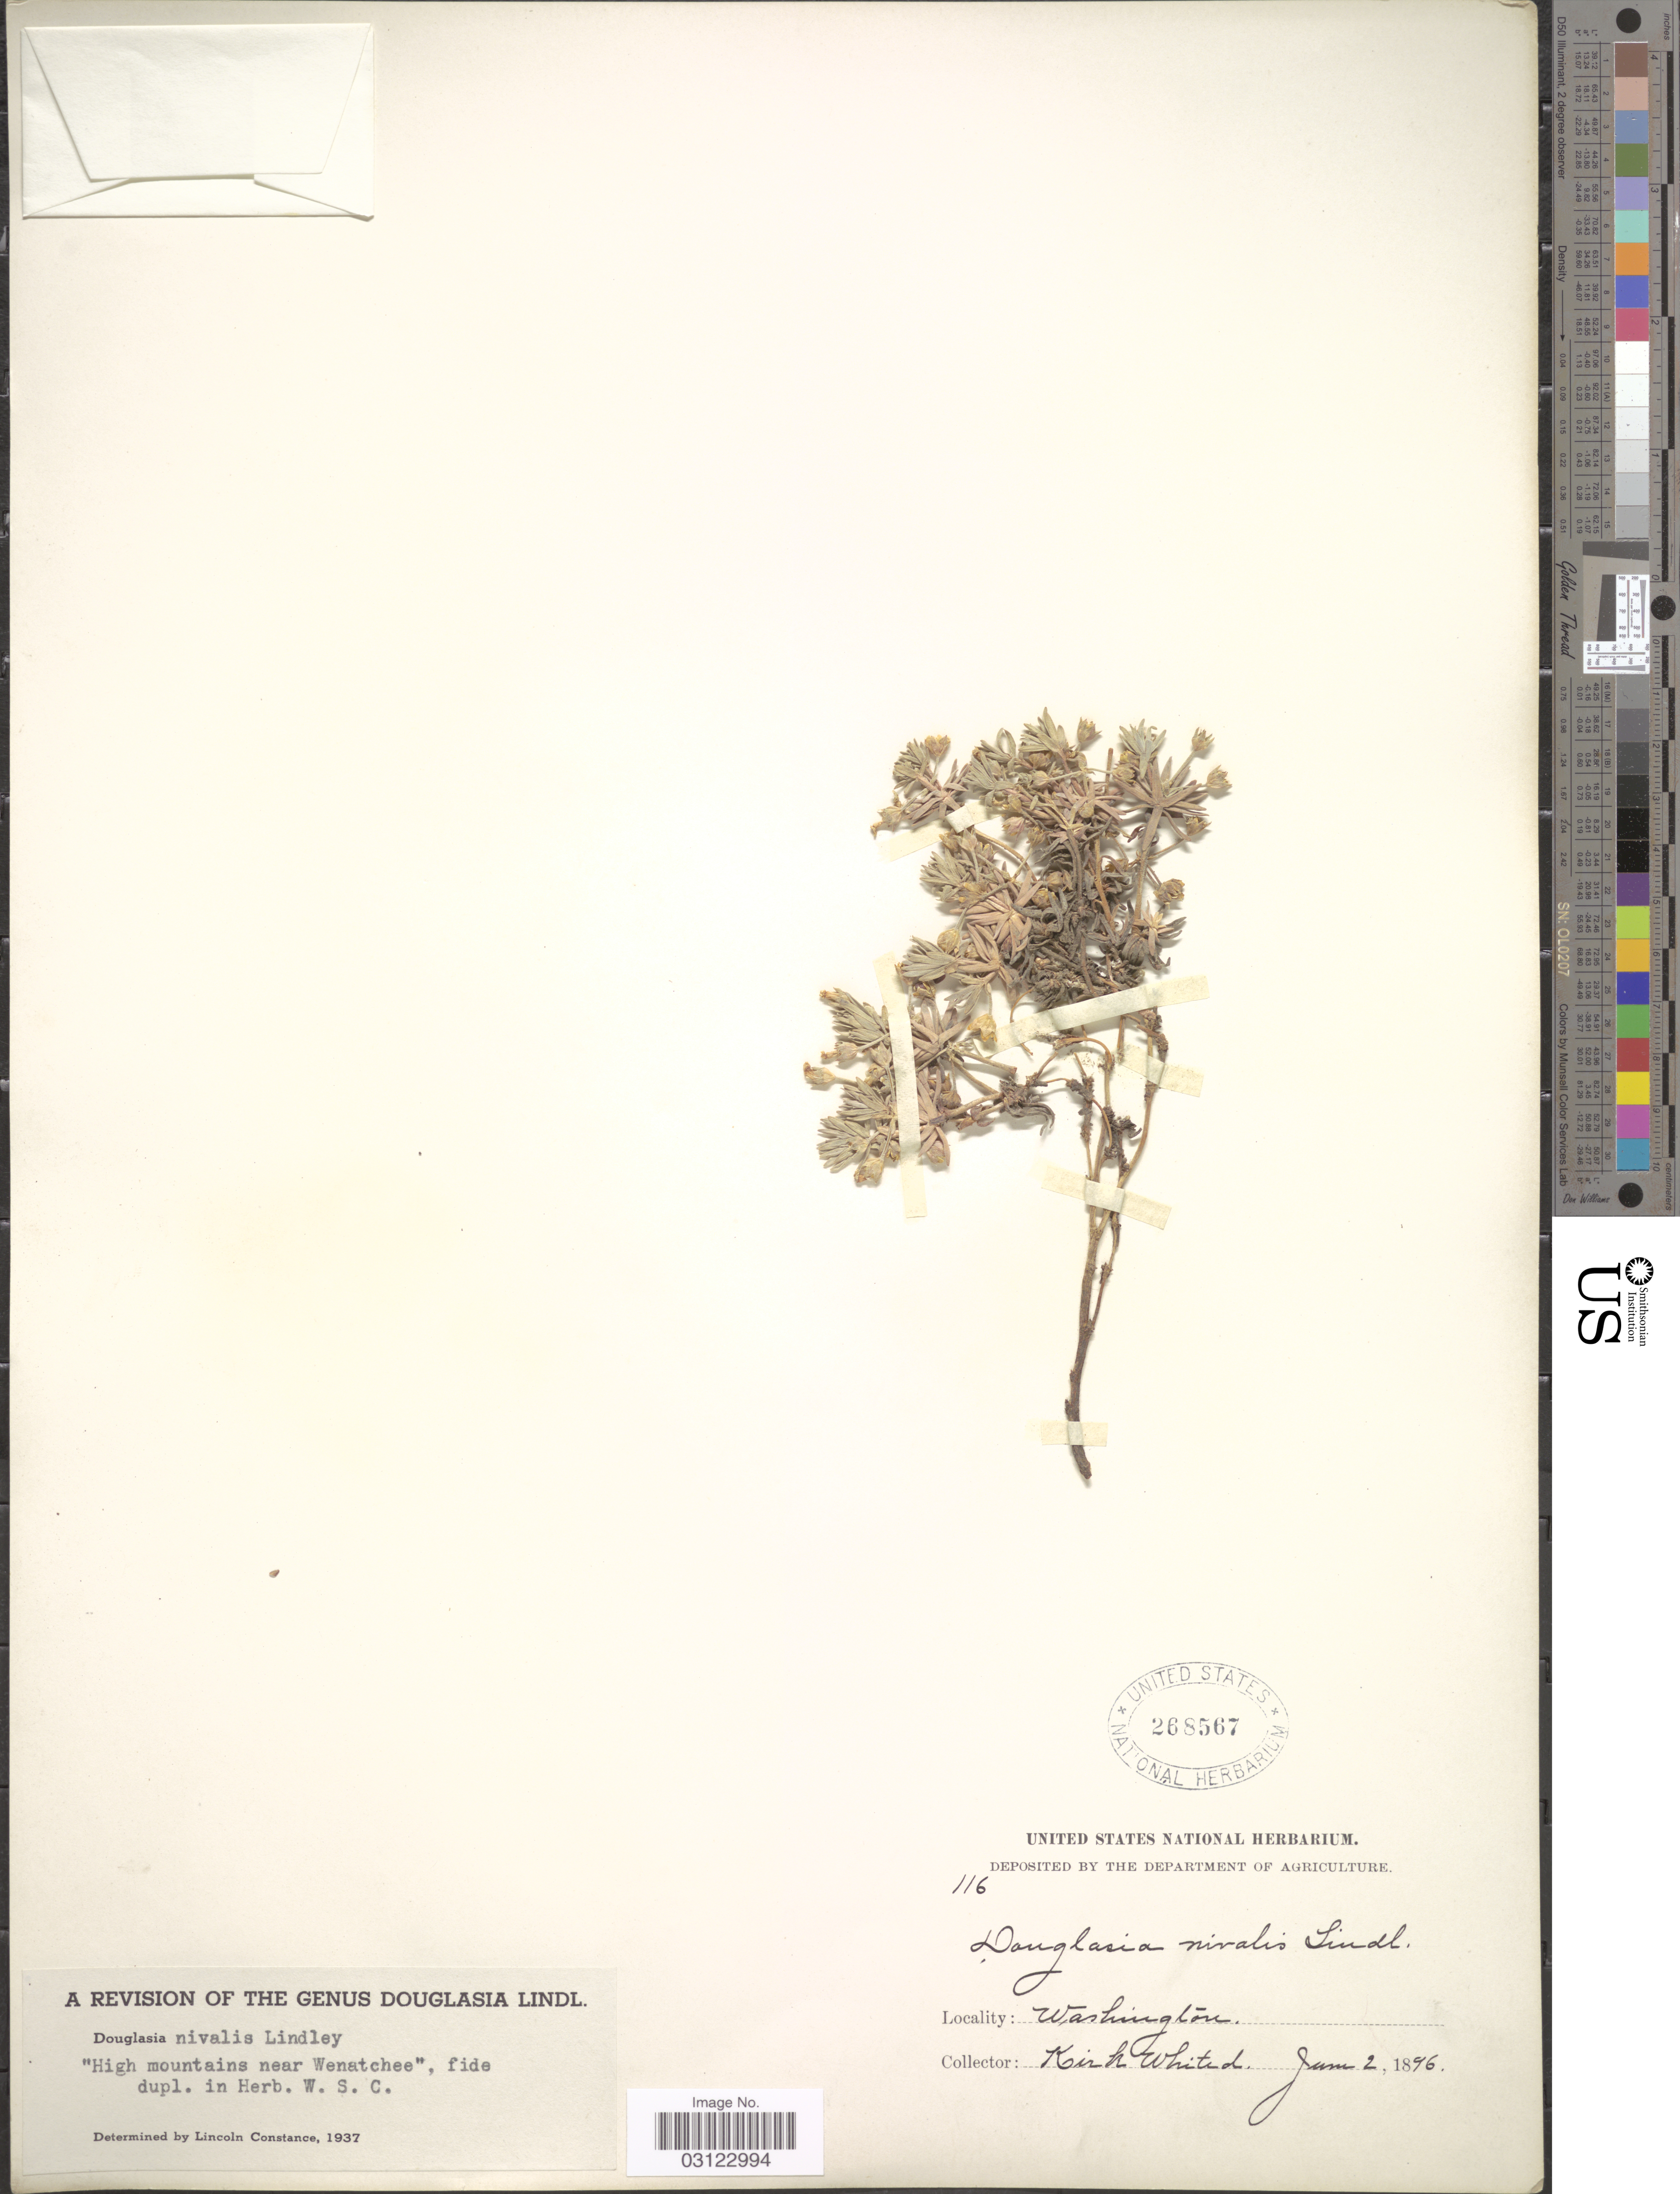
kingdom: Plantae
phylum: Tracheophyta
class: Magnoliopsida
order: Ericales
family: Primulaceae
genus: Douglasia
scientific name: Douglasia nivalis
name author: Lindl.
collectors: K. Whited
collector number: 116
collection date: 1896-06-02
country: United States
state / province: Washington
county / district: Chelan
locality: High mountains near Wenatchee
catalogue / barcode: US 268567